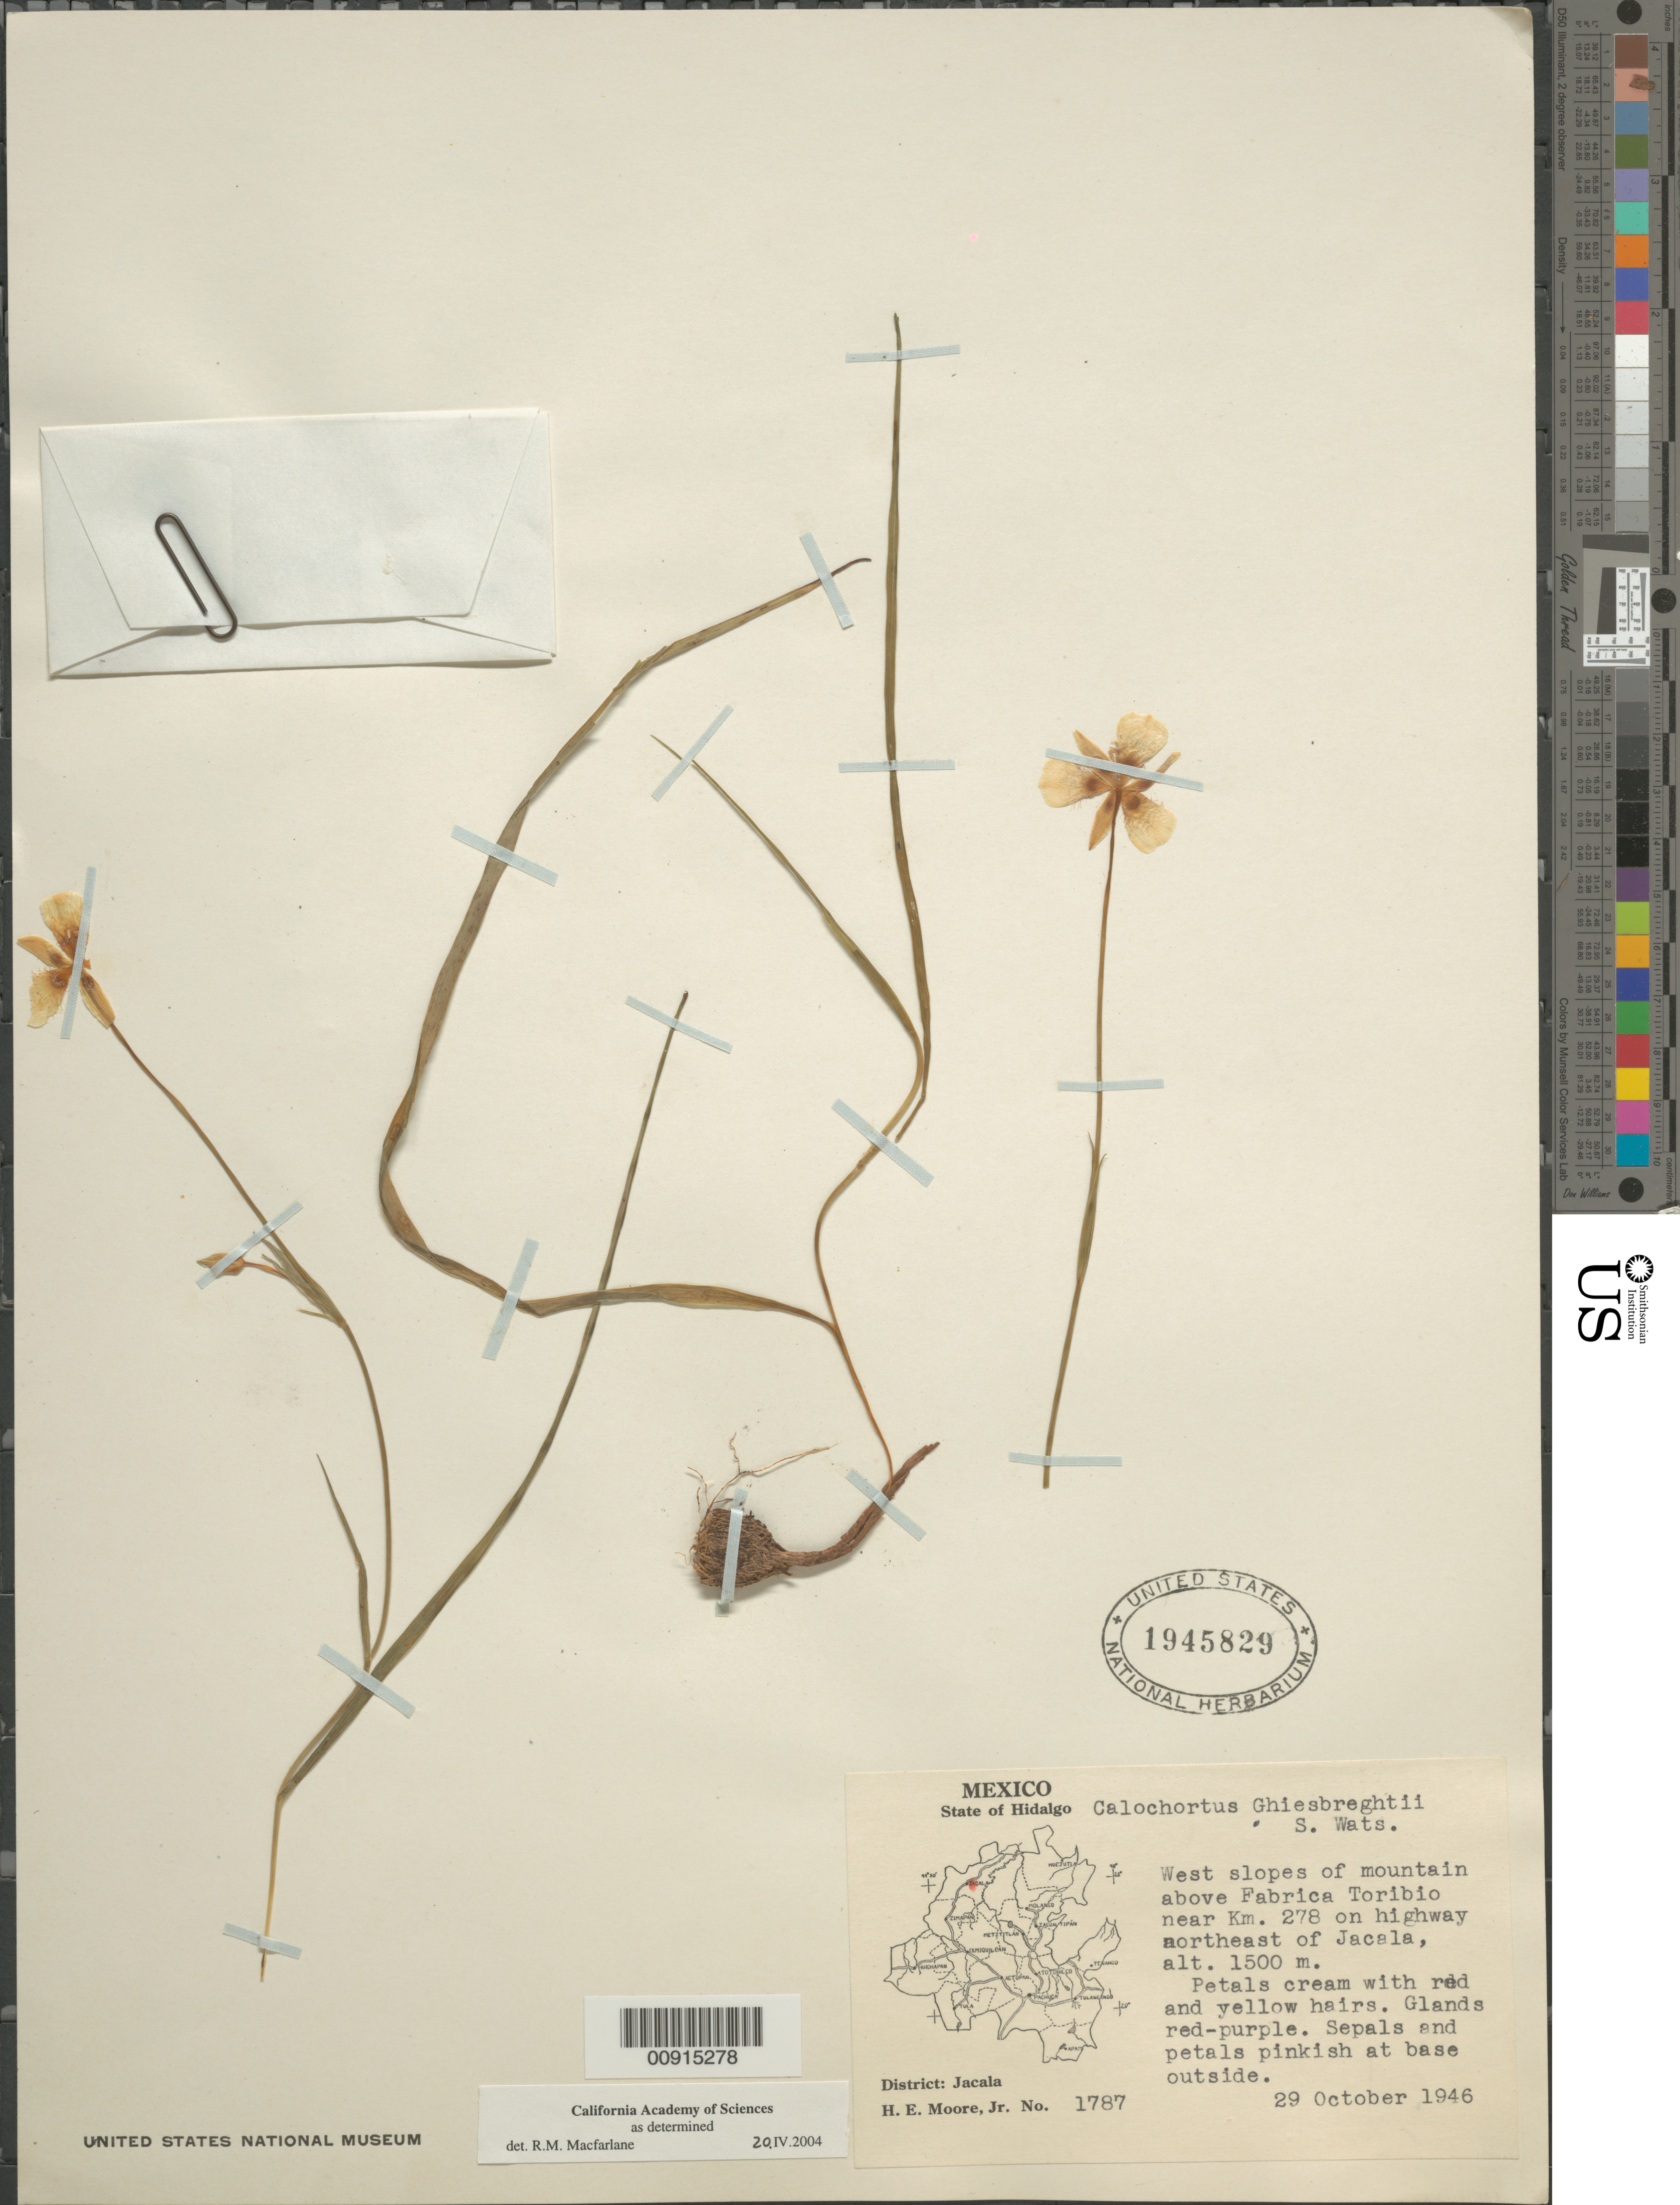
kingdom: Plantae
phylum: Tracheophyta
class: Liliopsida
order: Liliales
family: Liliaceae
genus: Calochortus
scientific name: Calochortus ghiesbreghtii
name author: S. Watson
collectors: H. E. Moore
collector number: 1787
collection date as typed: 29 Oct 1946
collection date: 1946-10-29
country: Mexico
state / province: Hidalgo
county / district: Jacala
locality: West slopes of mountain above fabrica Toribio near km. 278 on highway northeast of Jacala, District Jacala, State of Hidalgo.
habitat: West slopes of mountain.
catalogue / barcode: US 1945829